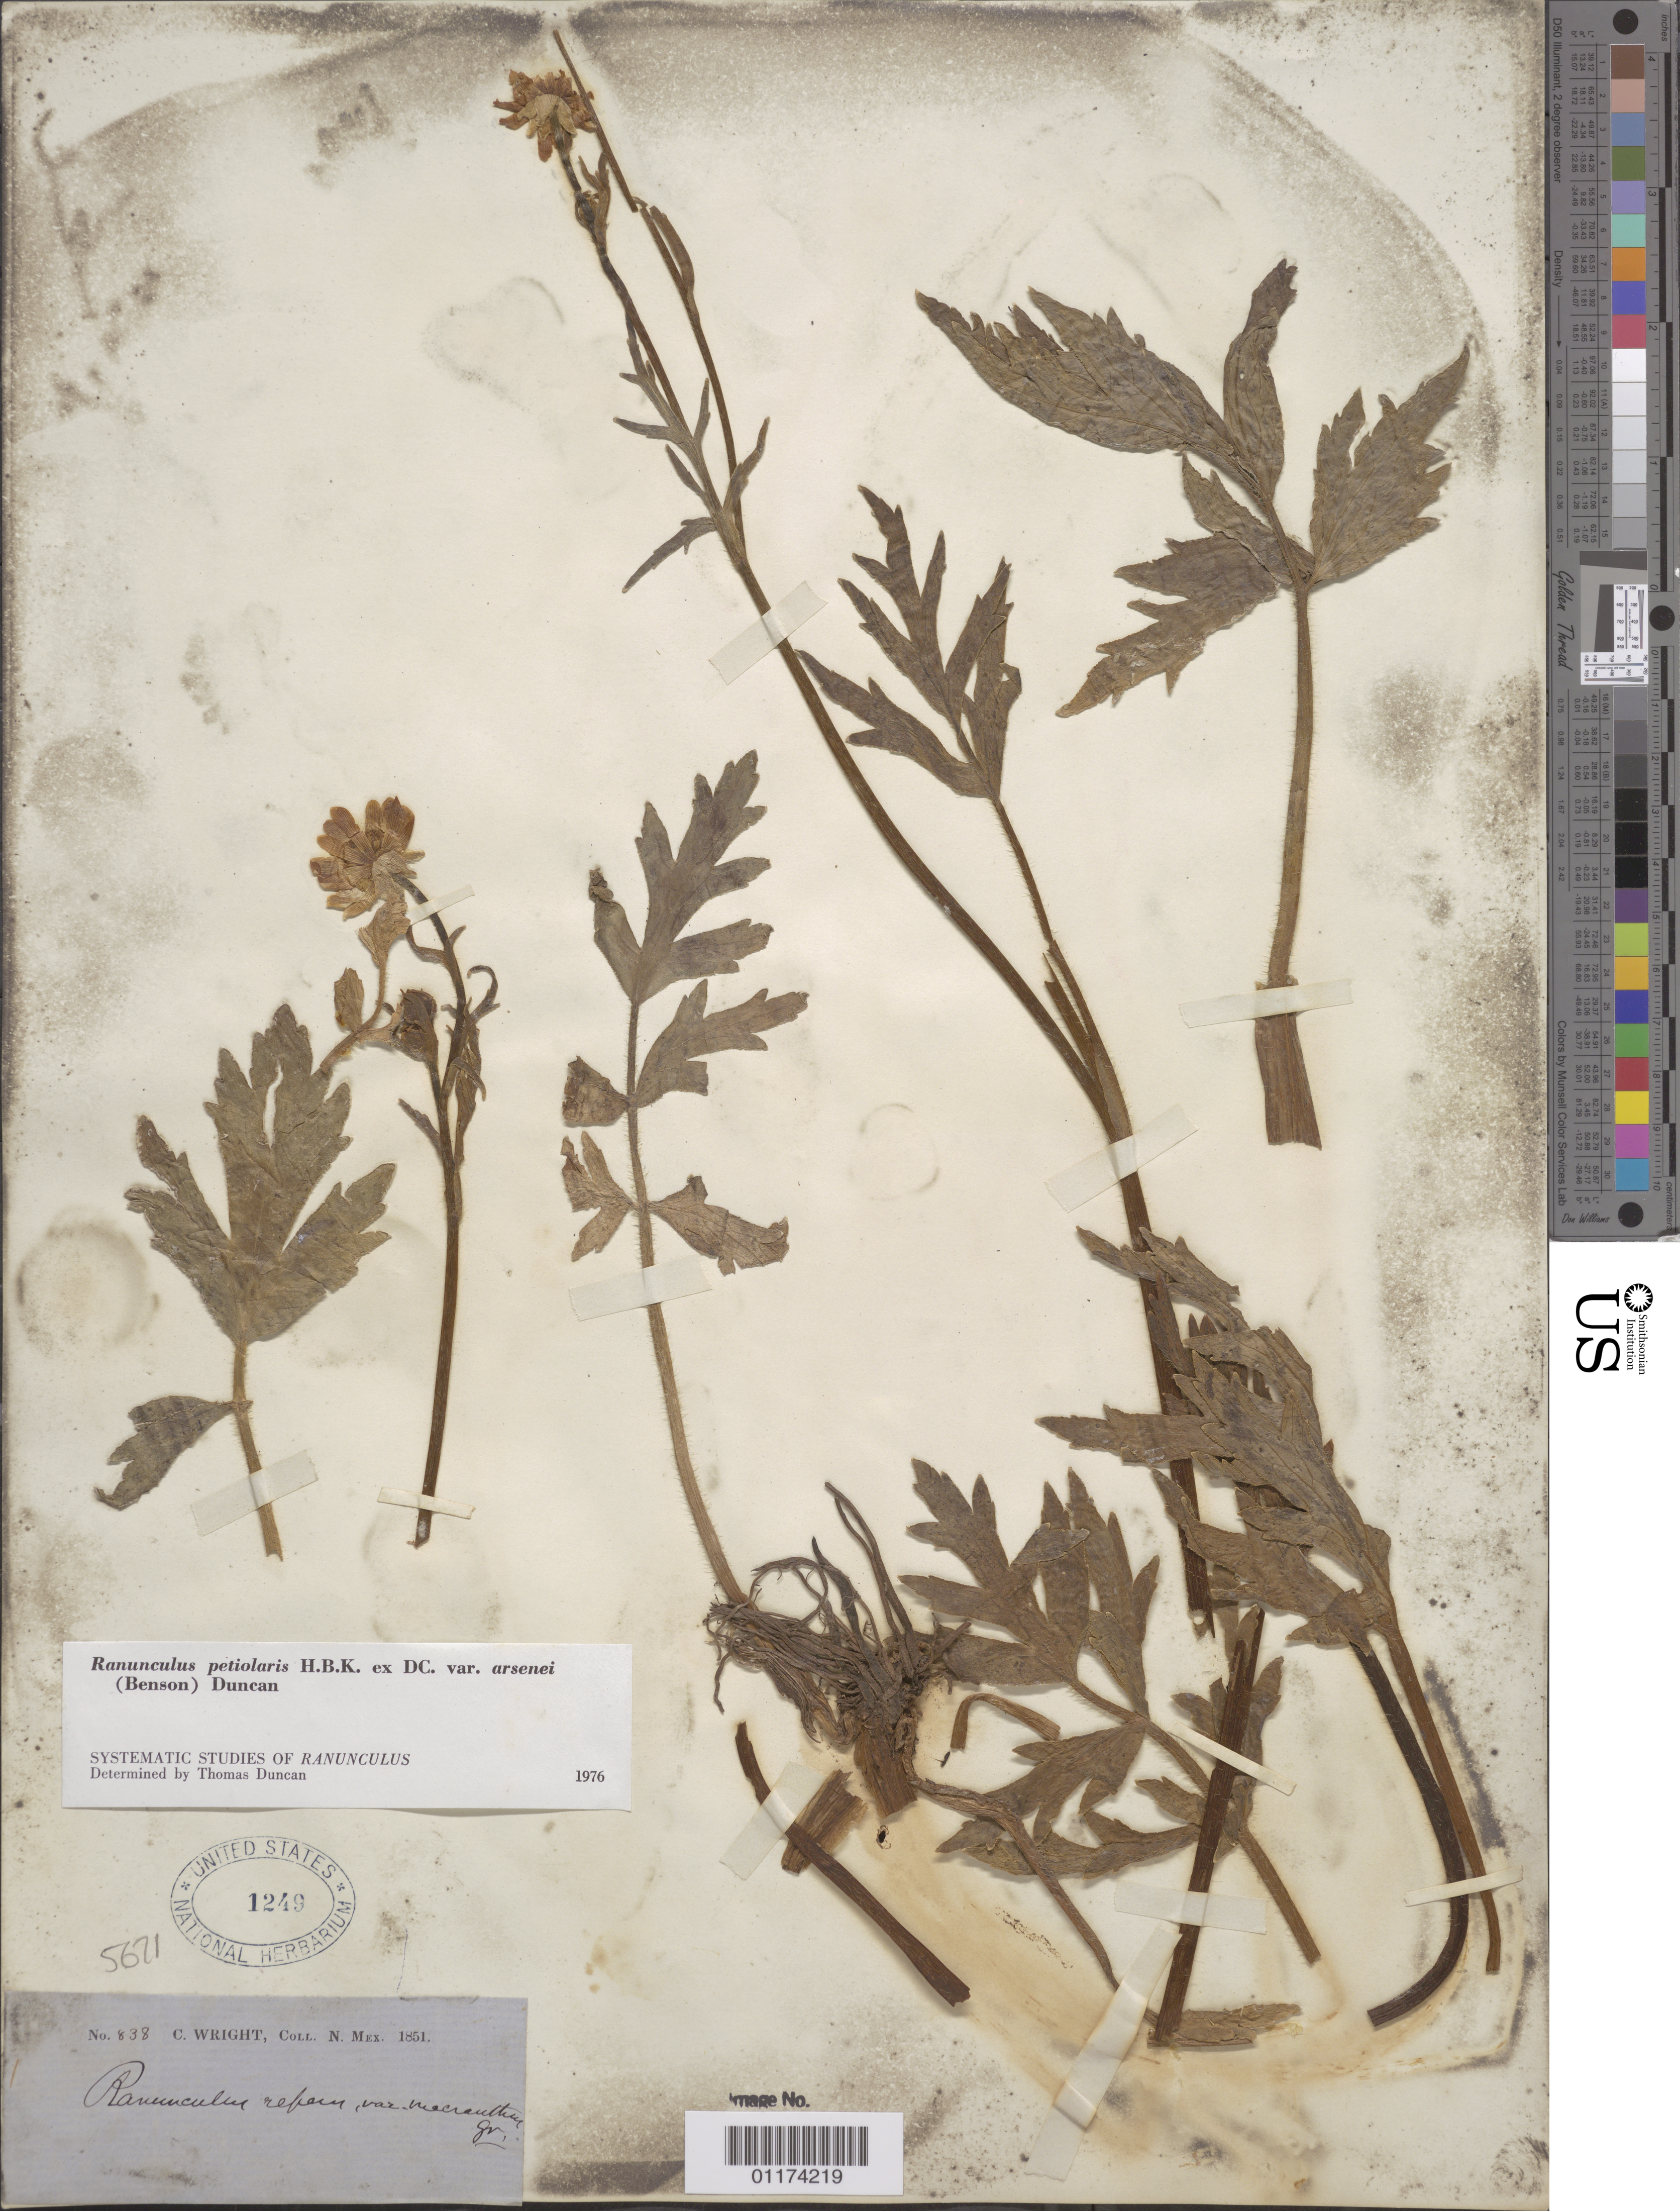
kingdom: Plantae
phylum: Tracheophyta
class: Magnoliopsida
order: Ranunculales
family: Ranunculaceae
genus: Ranunculus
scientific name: Ranunculus petiolaris var. arsenei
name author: (L.D. Benson) Duncan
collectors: C. Wright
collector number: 838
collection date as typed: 1851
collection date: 1851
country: United States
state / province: New Mexico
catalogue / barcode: US 1249